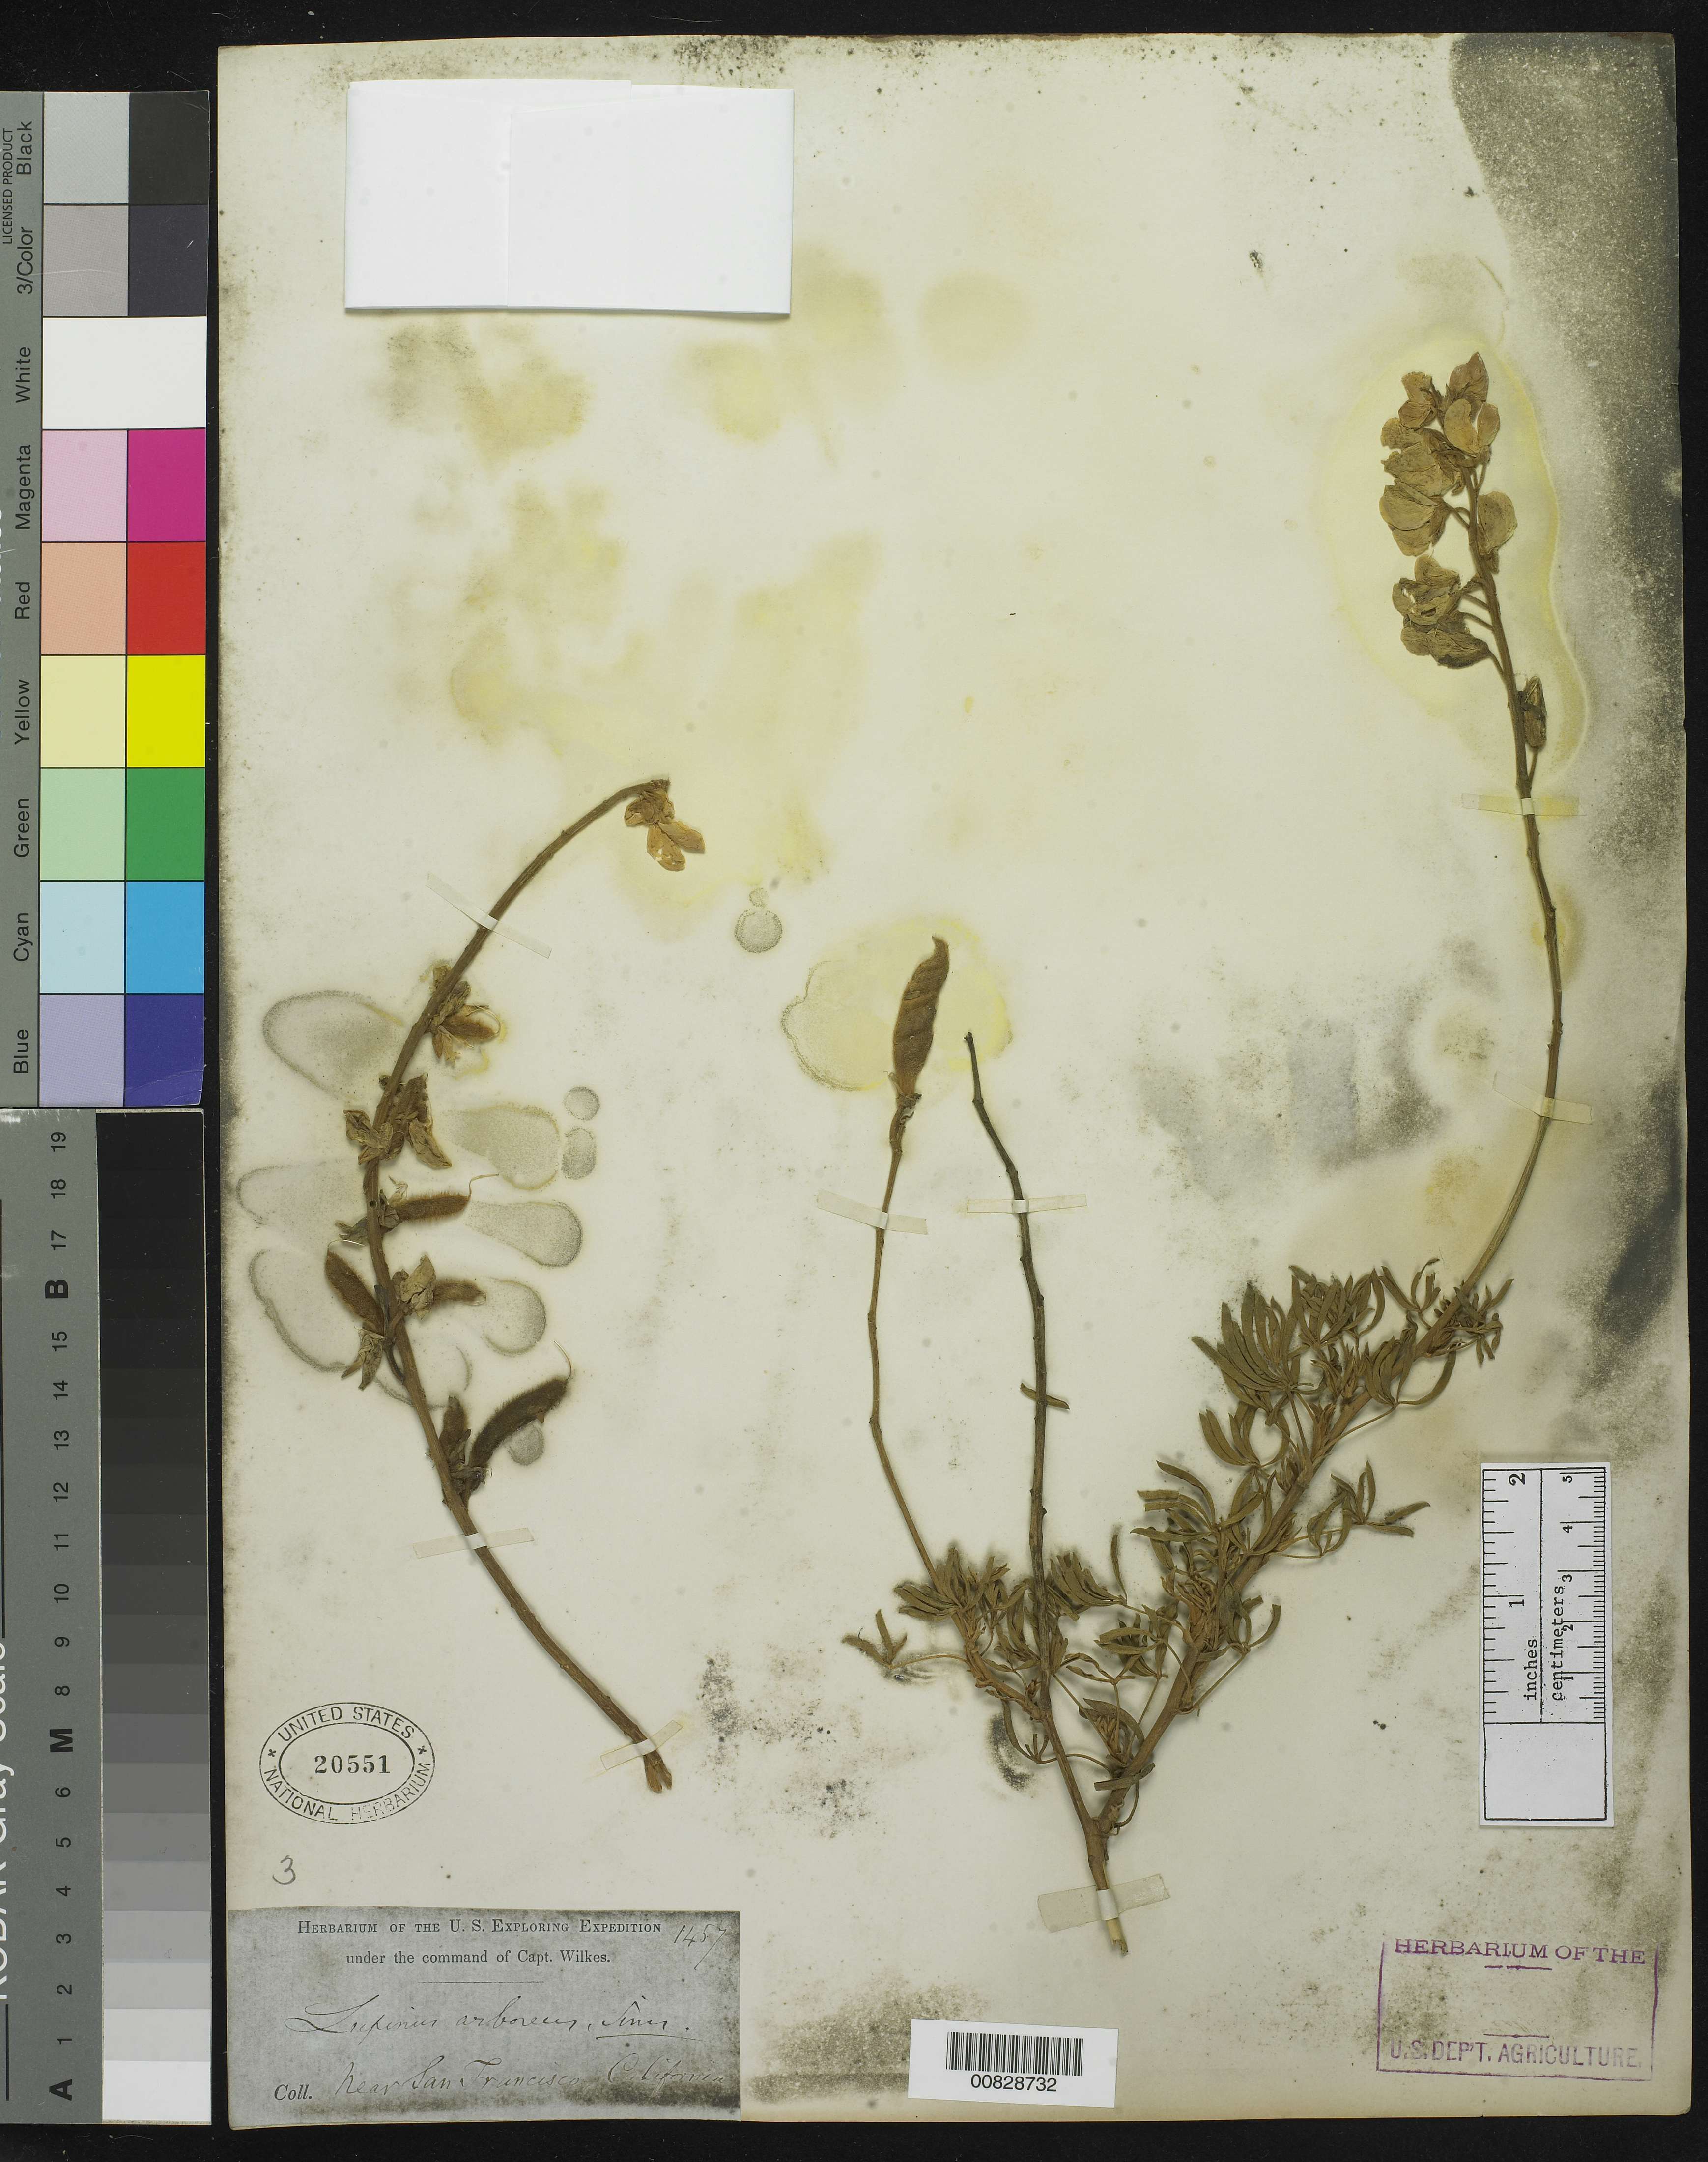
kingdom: Plantae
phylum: Tracheophyta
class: Magnoliopsida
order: Fabales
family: Fabaceae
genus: Lupinus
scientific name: Lupinus arboreus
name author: Sims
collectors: Wilkes Explor. Exped.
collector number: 1457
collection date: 1838/1842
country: United States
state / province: California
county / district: San Francisco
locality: near San Francisco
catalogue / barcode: US 20551